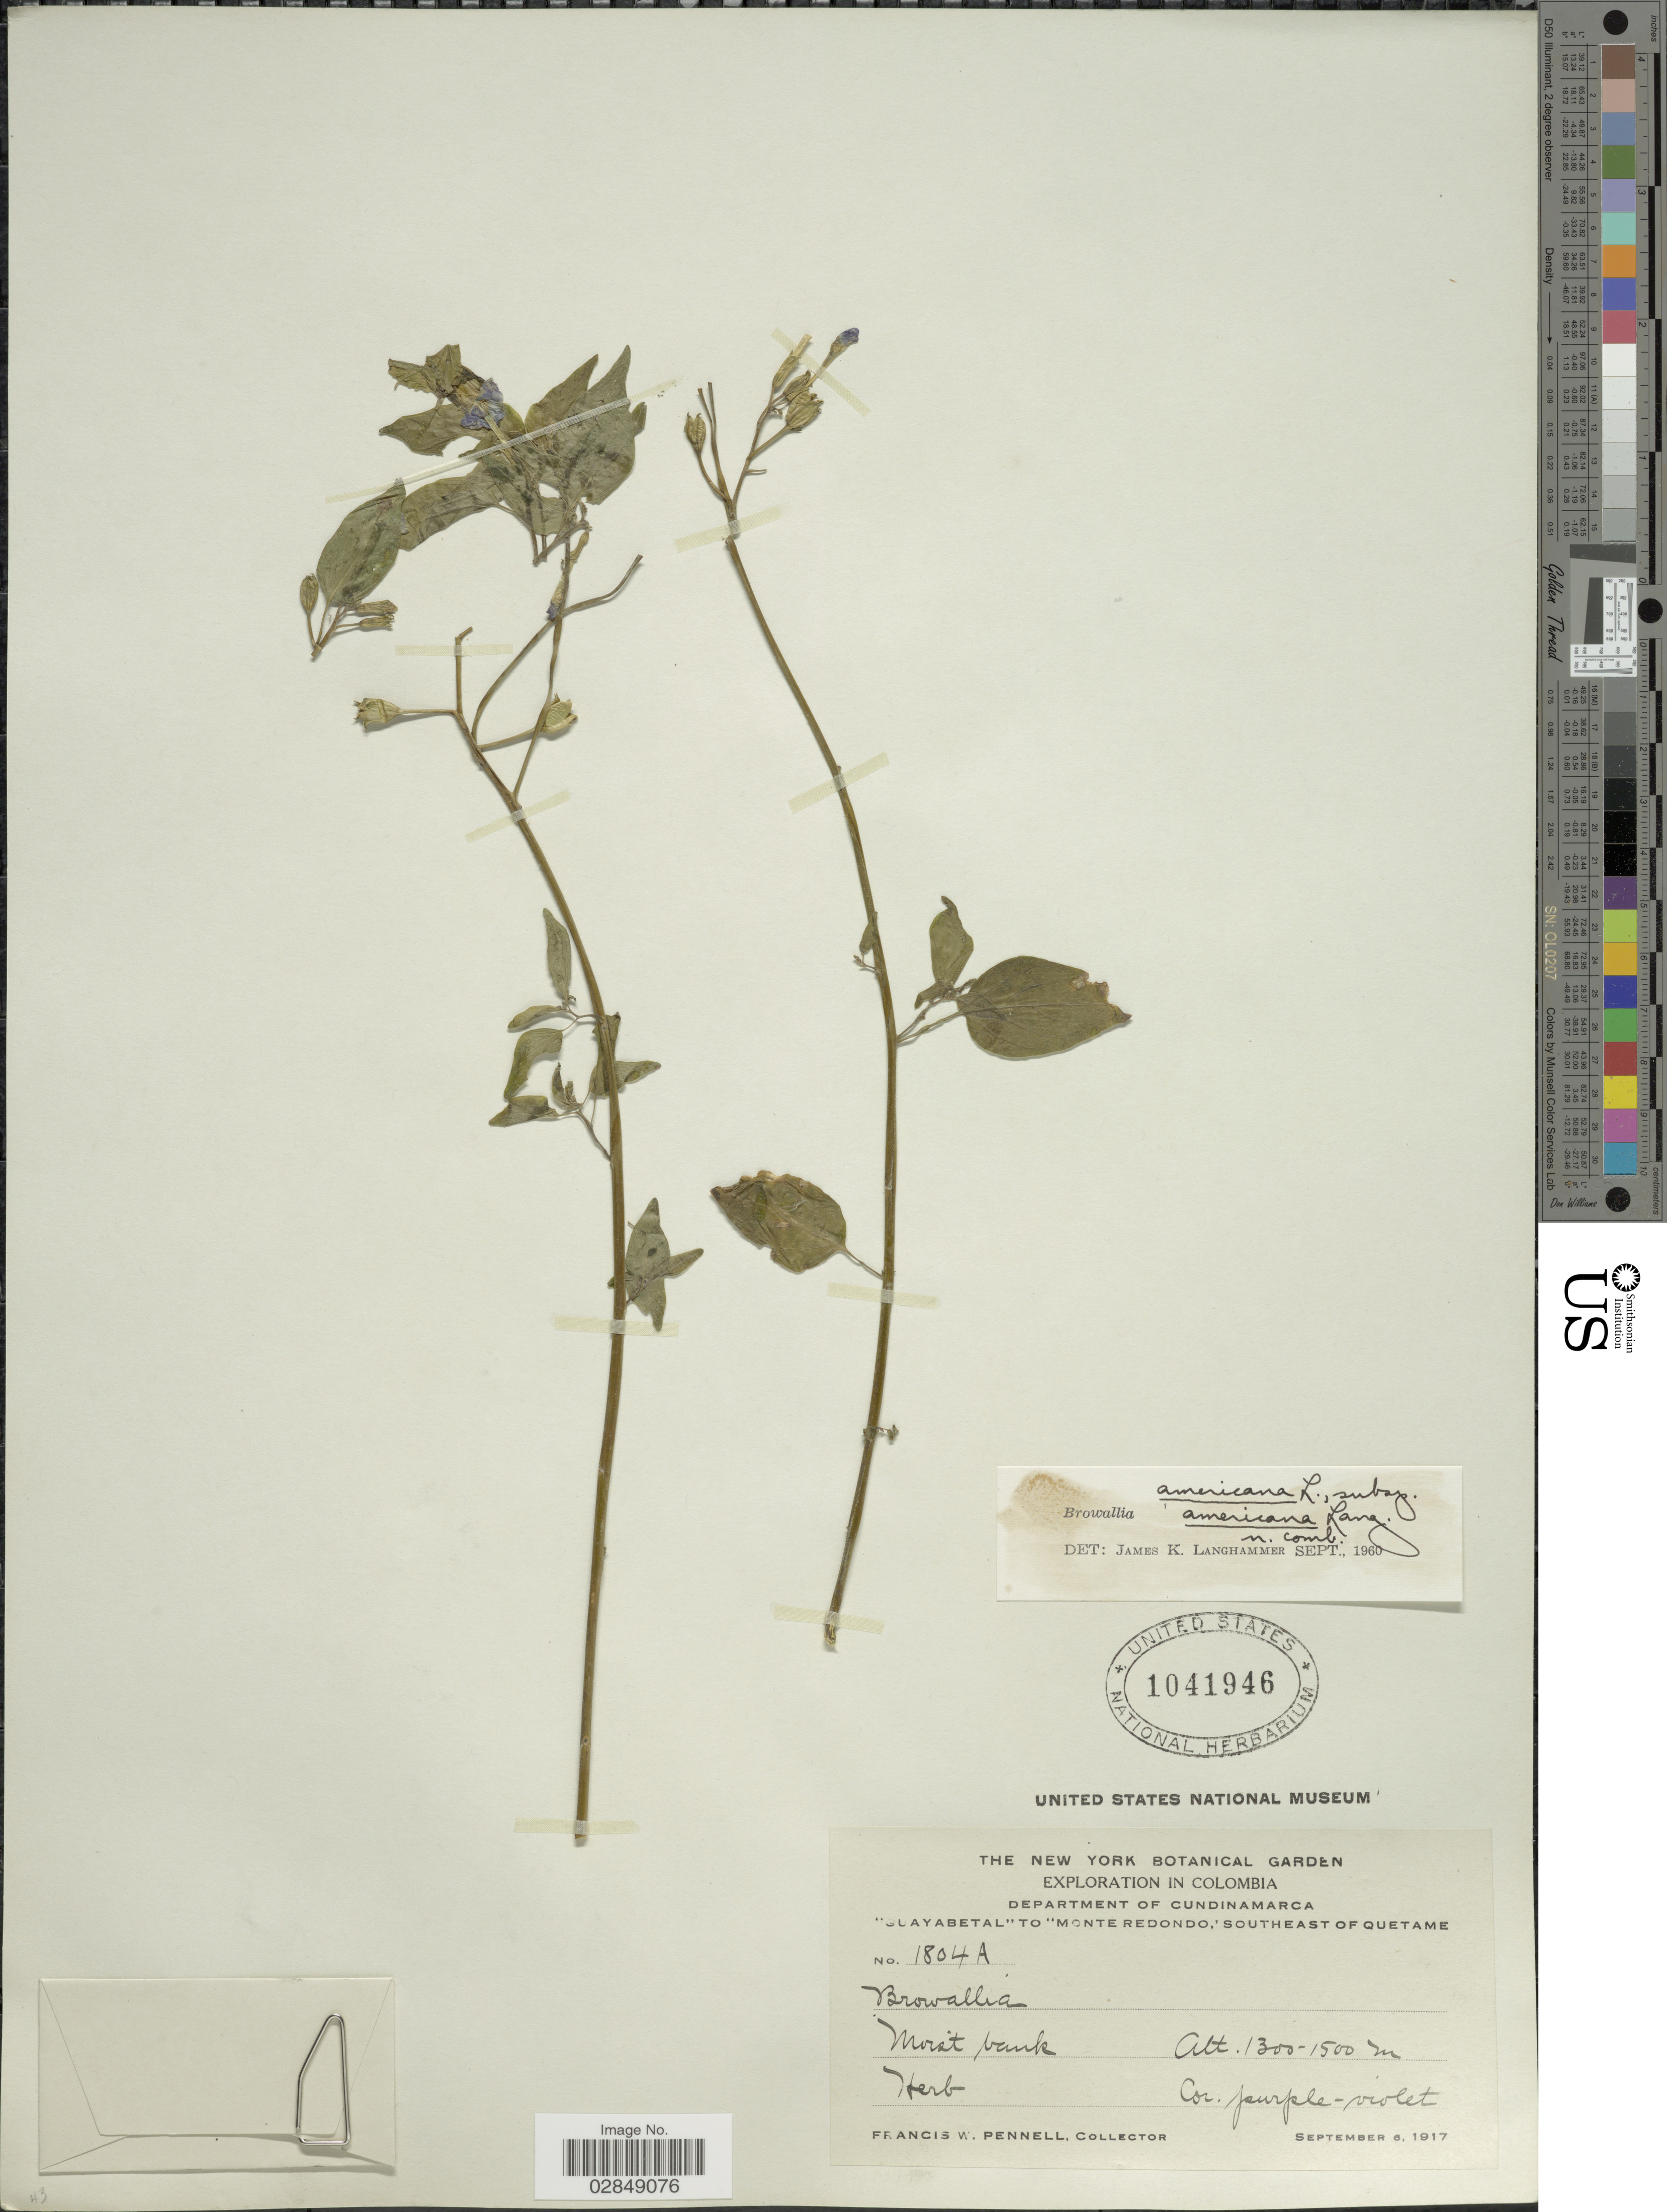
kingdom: Plantae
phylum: Tracheophyta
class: Magnoliopsida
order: Solanales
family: Solanaceae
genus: Browallia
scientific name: Browallia americana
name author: L.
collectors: F. W. Pennell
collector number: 1804A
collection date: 1917-09-06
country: Colombia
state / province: Cundinamarca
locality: Department of Cundinamarca. "Guayabetal" to "Monteredondo", southeast of Quetame.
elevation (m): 1300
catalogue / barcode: US 1041946